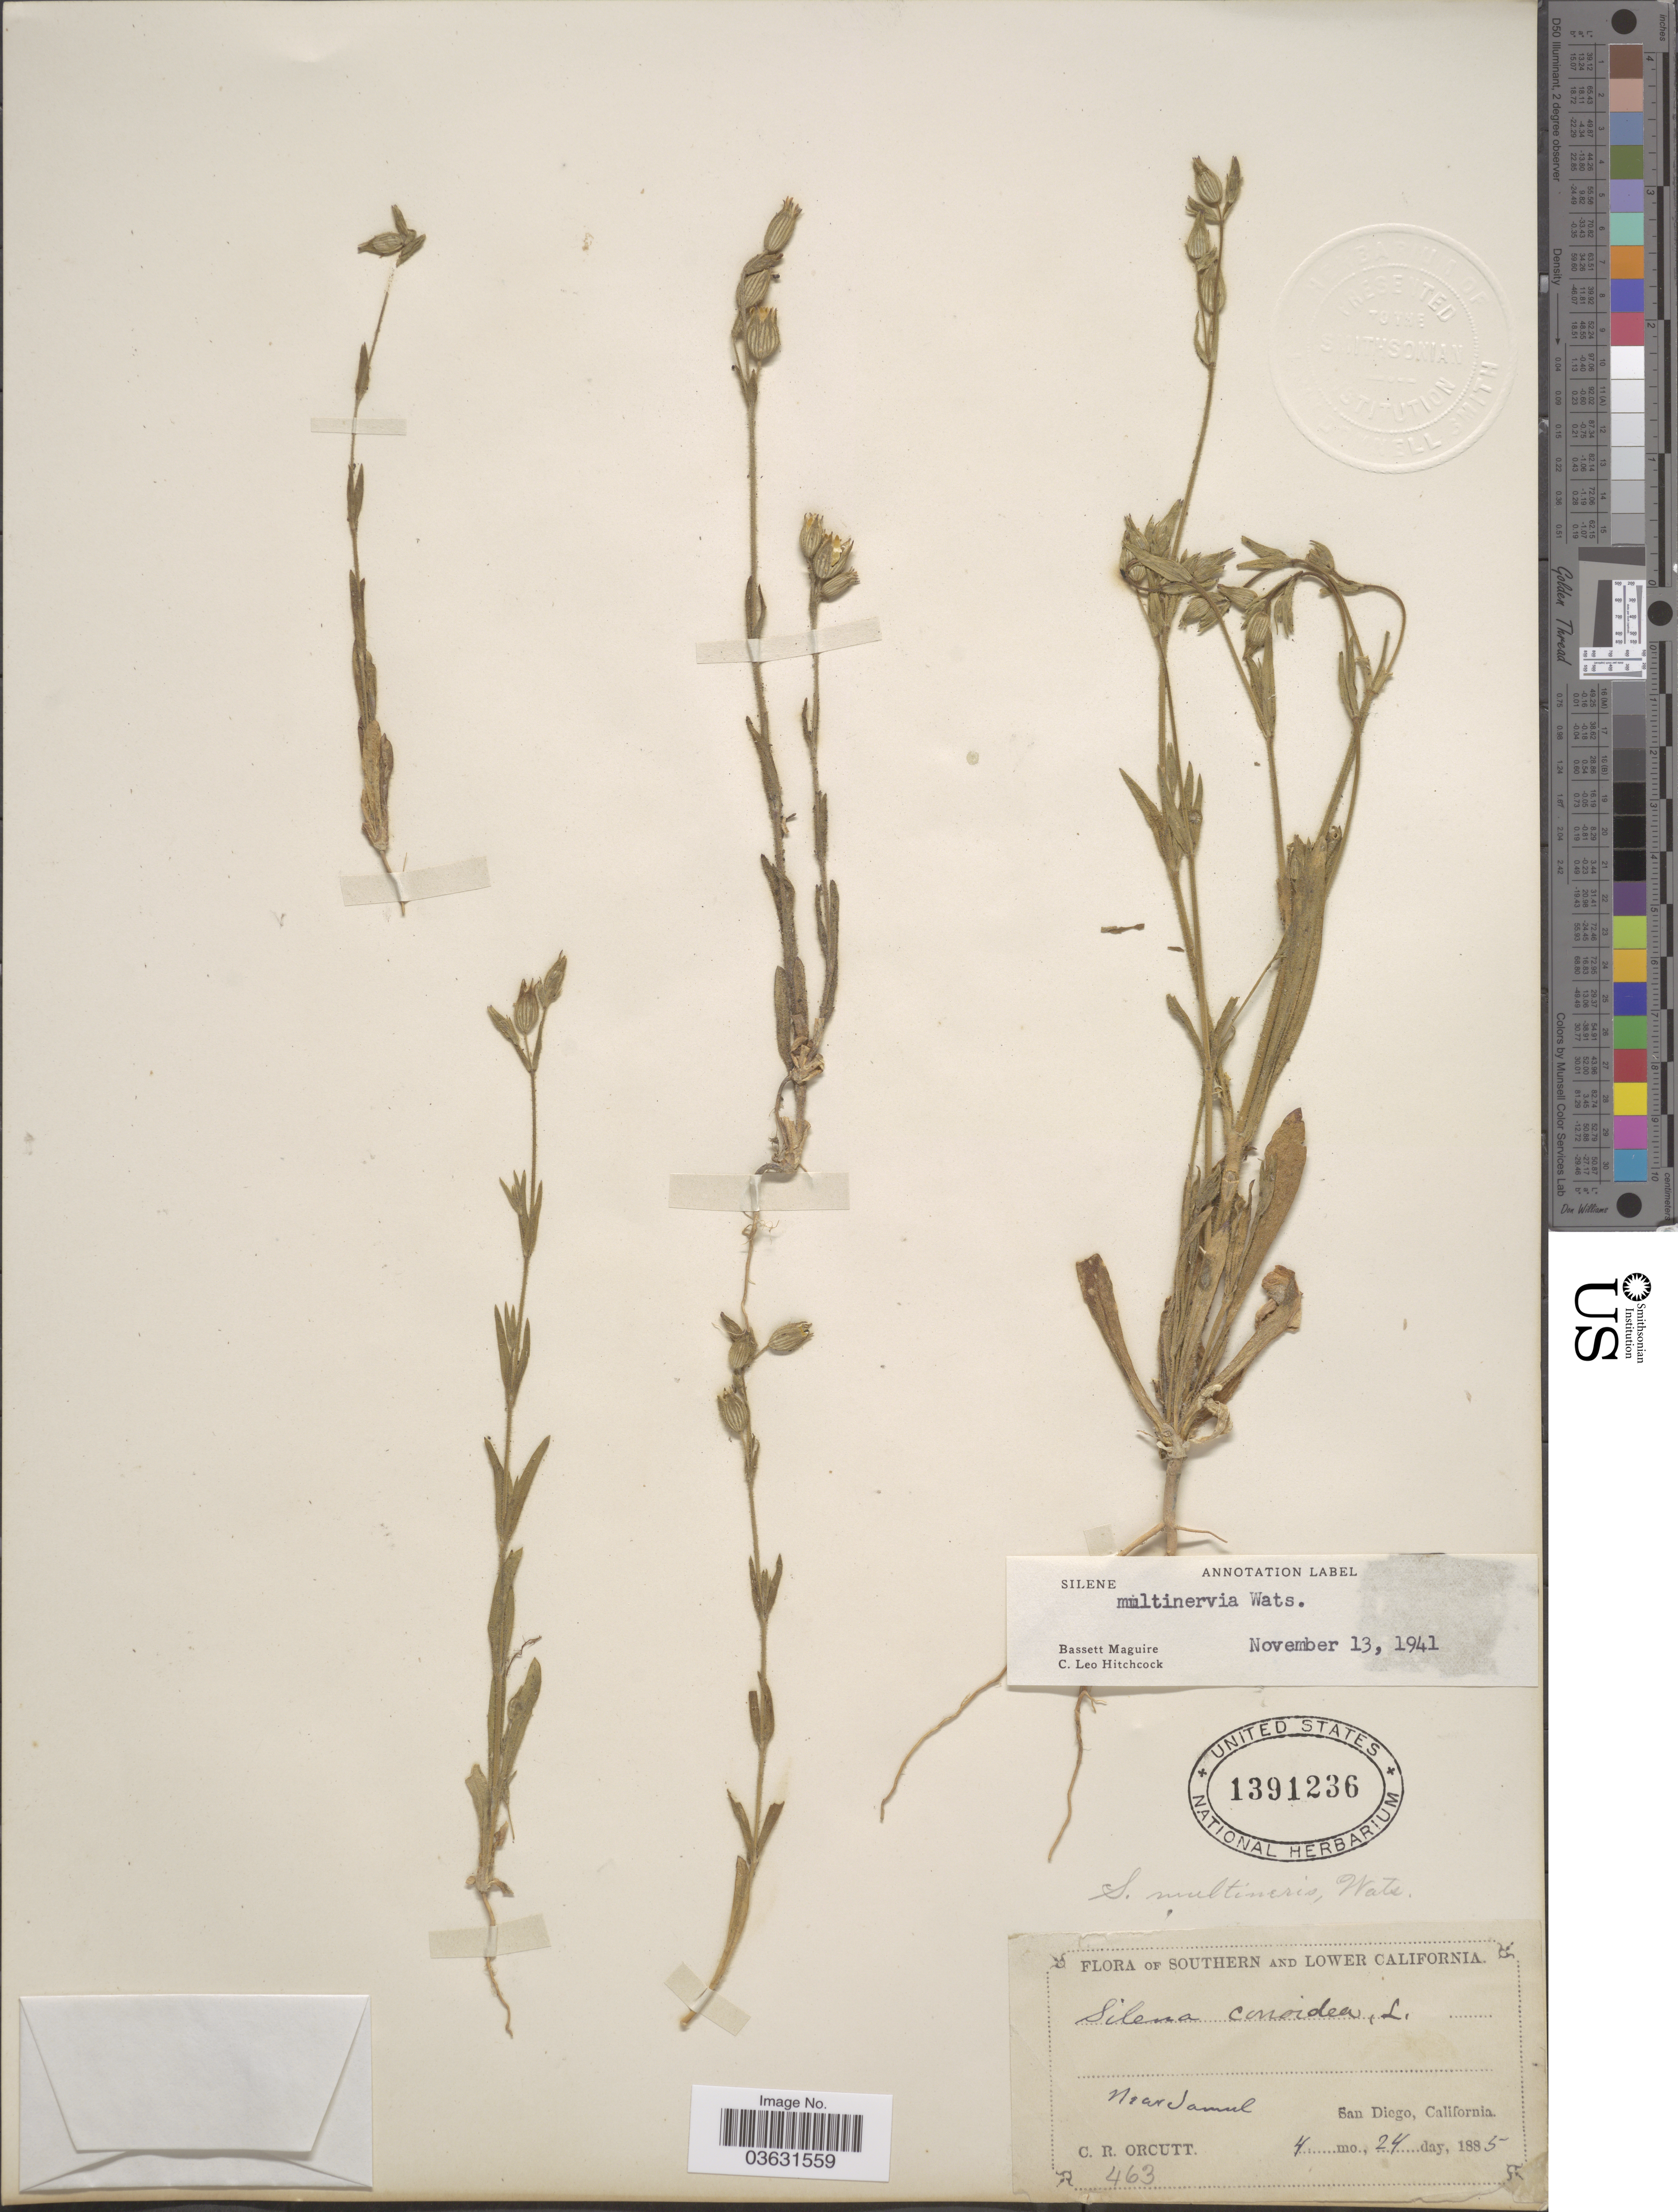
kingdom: Plantae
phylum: Tracheophyta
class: Magnoliopsida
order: Caryophyllales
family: Caryophyllaceae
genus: Silene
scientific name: Silene multinervia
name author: S. Watson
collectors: C. R. Orcutt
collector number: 463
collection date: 1885-04-24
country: United States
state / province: California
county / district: San Diego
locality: Southern California. Near Jamul, San Diego.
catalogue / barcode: US 1391236